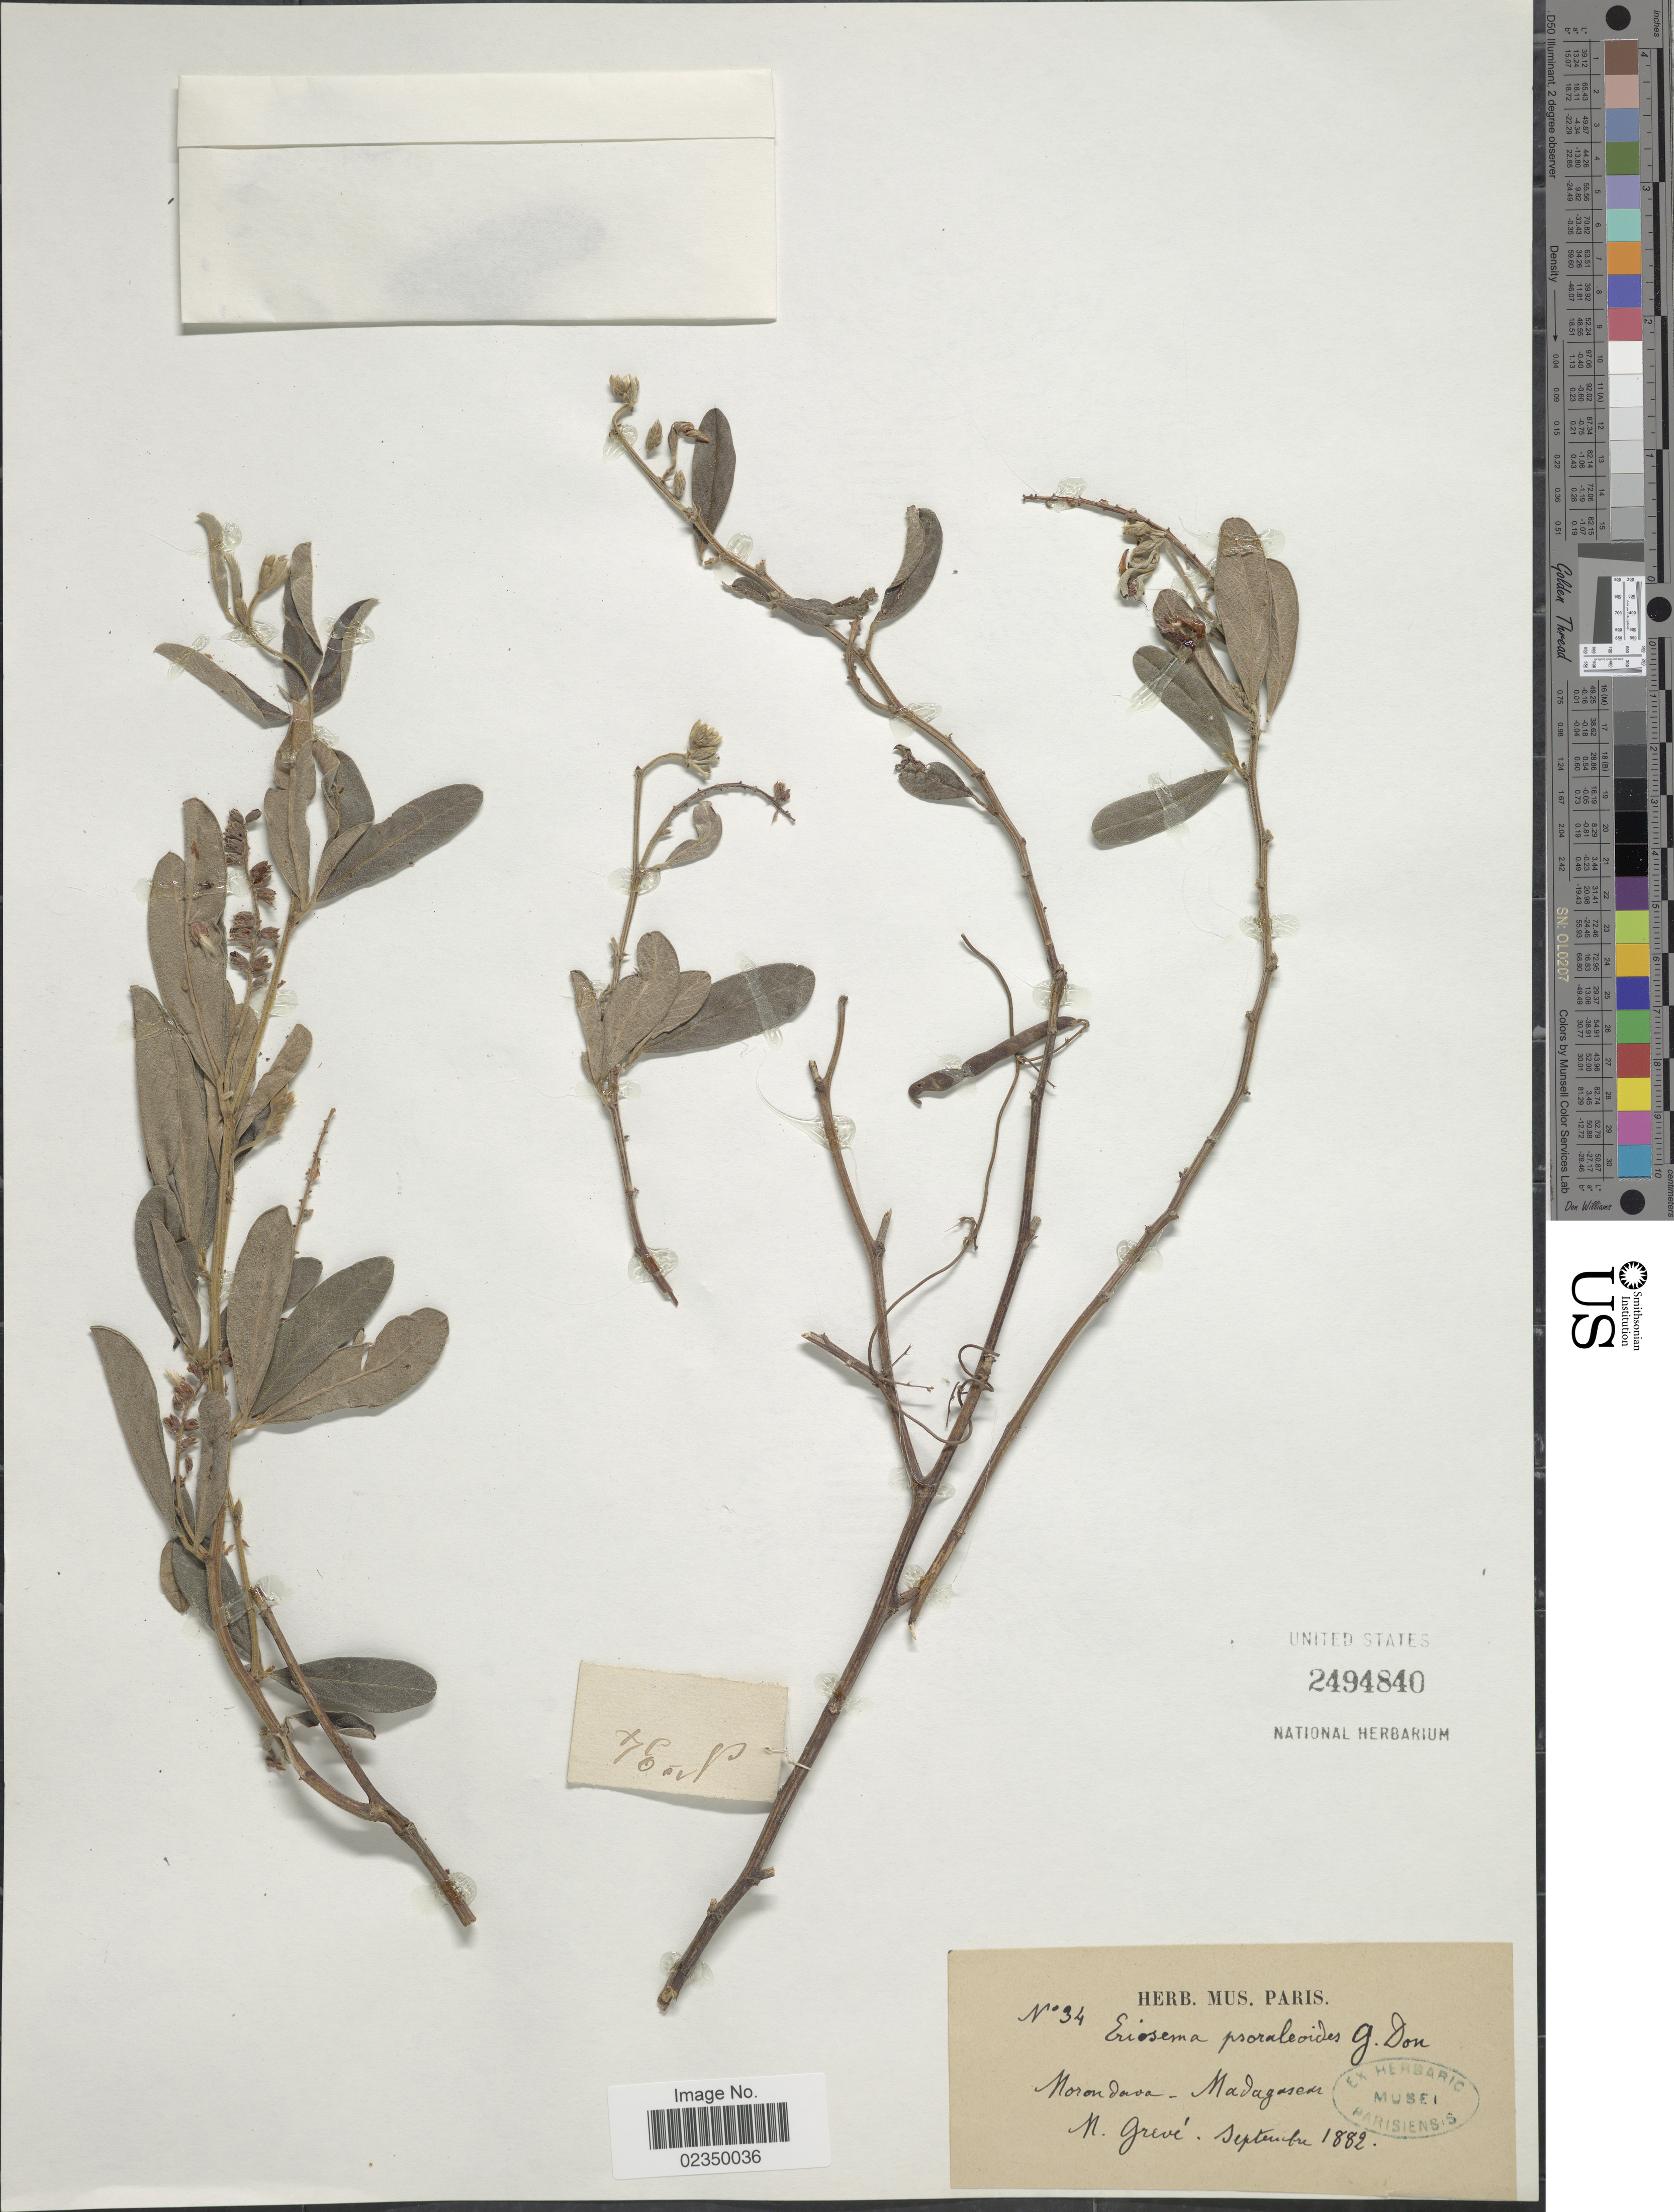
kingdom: Plantae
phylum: Tracheophyta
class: Magnoliopsida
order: Fabales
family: Fabaceae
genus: Eriosema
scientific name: Eriosema psoraloides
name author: (Lam.) G. Don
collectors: N. Greve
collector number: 34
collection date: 1882-09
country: Madagascar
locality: Morondava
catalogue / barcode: US 249440